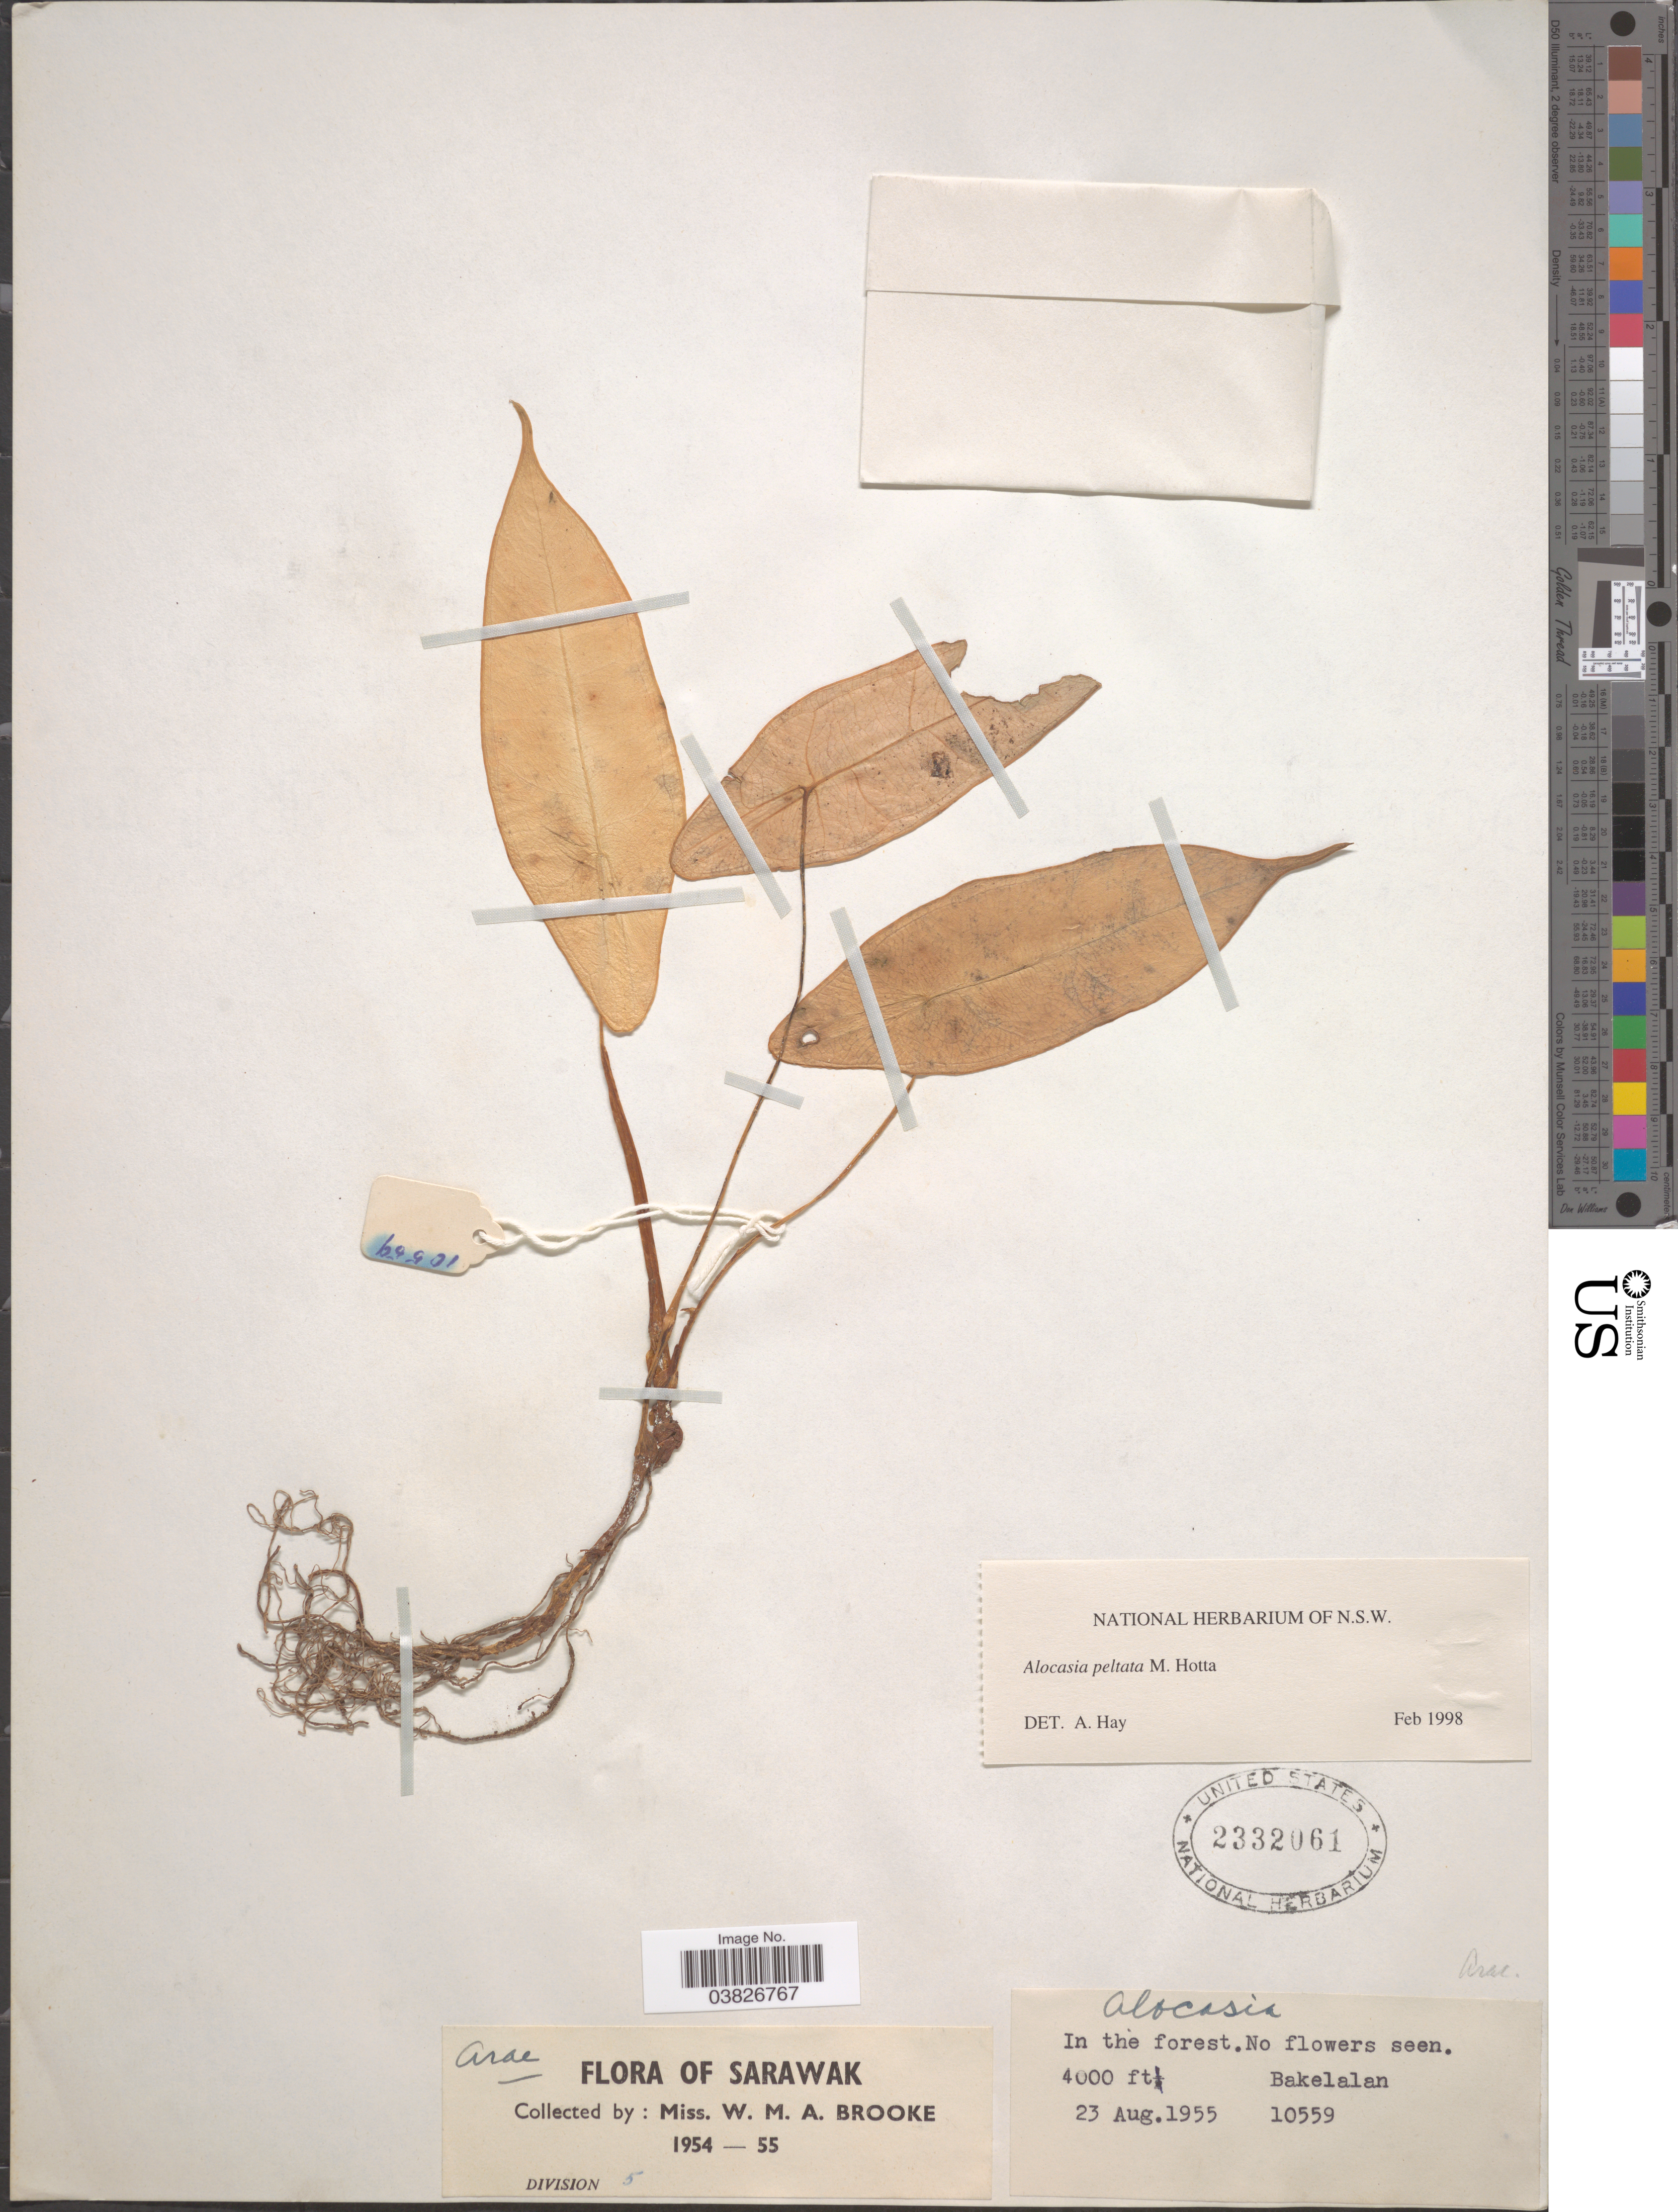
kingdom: Plantae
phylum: Tracheophyta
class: Liliopsida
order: Alismatales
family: Araceae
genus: Alocasia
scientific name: Alocasia peltata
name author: M. Hotta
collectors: W. Brooke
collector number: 10559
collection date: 1955-08-23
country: Malaysia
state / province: Sarawak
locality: Division 5. [unsure placement] Bakelalan.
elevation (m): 1219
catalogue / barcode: US 2332061